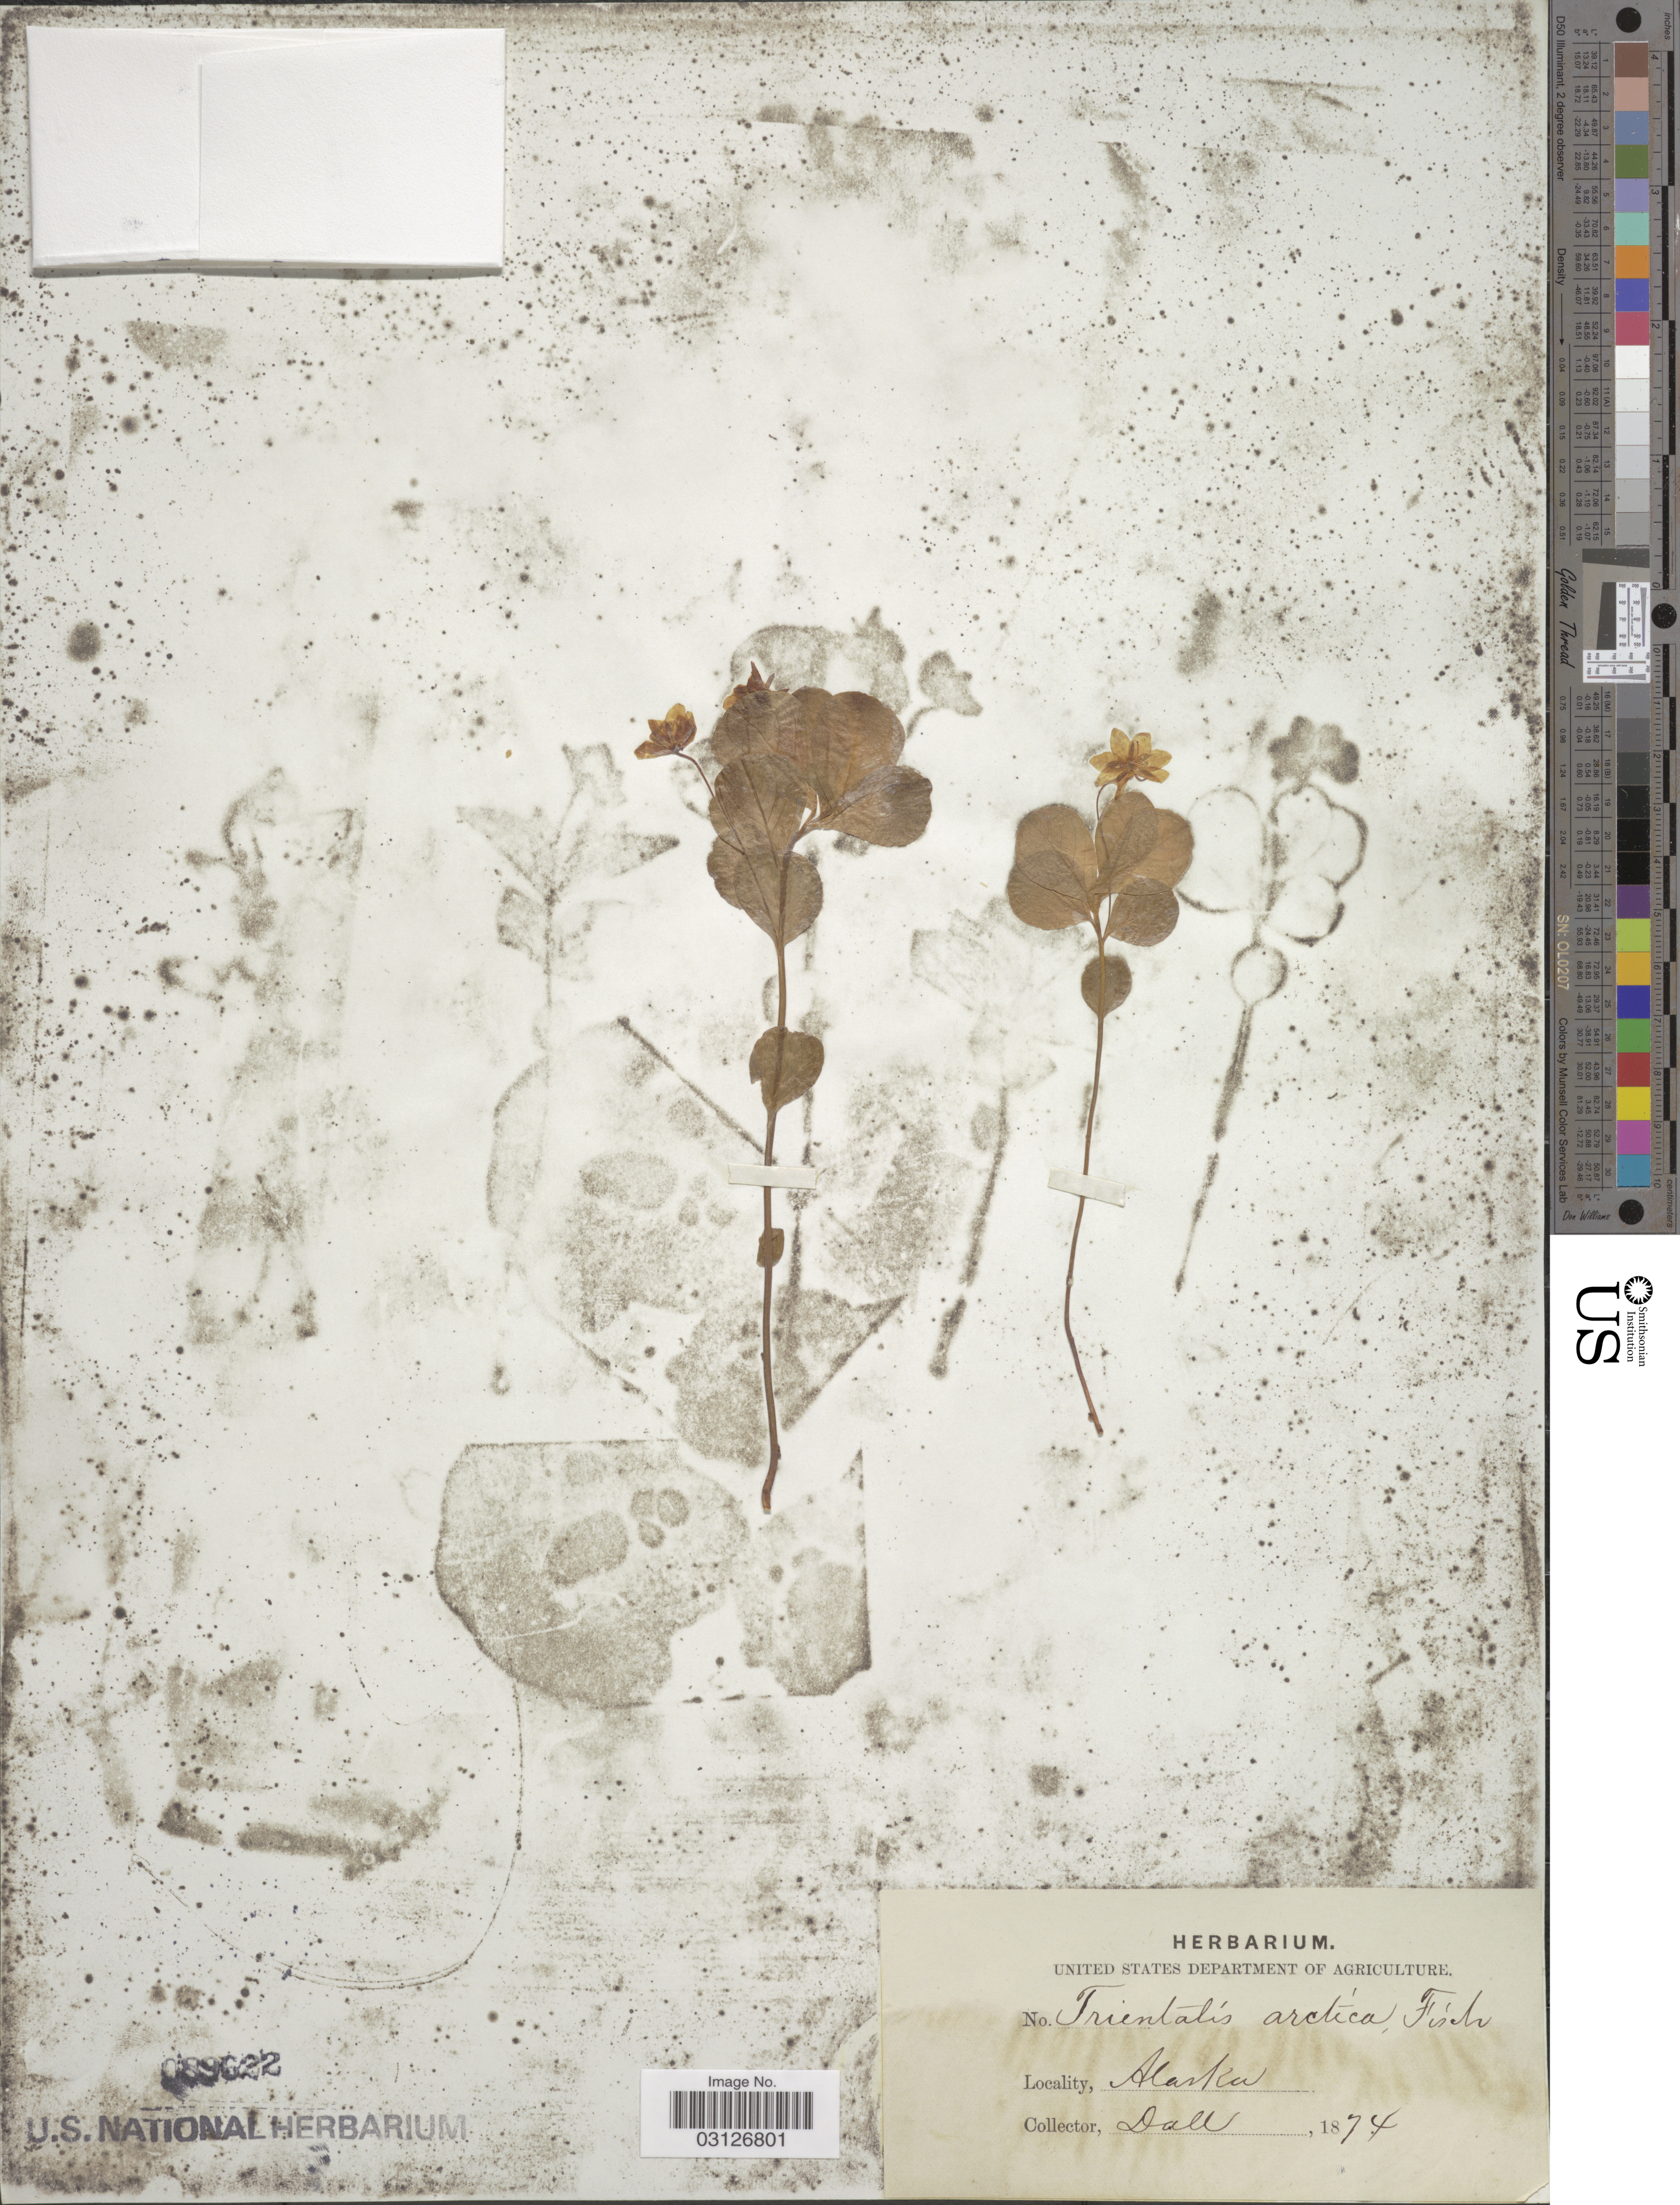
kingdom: Plantae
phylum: Tracheophyta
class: Magnoliopsida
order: Ericales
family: Primulaceae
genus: Trientalis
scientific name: Trientalis europaea subsp. arctica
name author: (Fisch. ex Hook.) Hultén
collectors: -. Dall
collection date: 1874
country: United States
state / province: Alaska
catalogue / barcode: US 89622